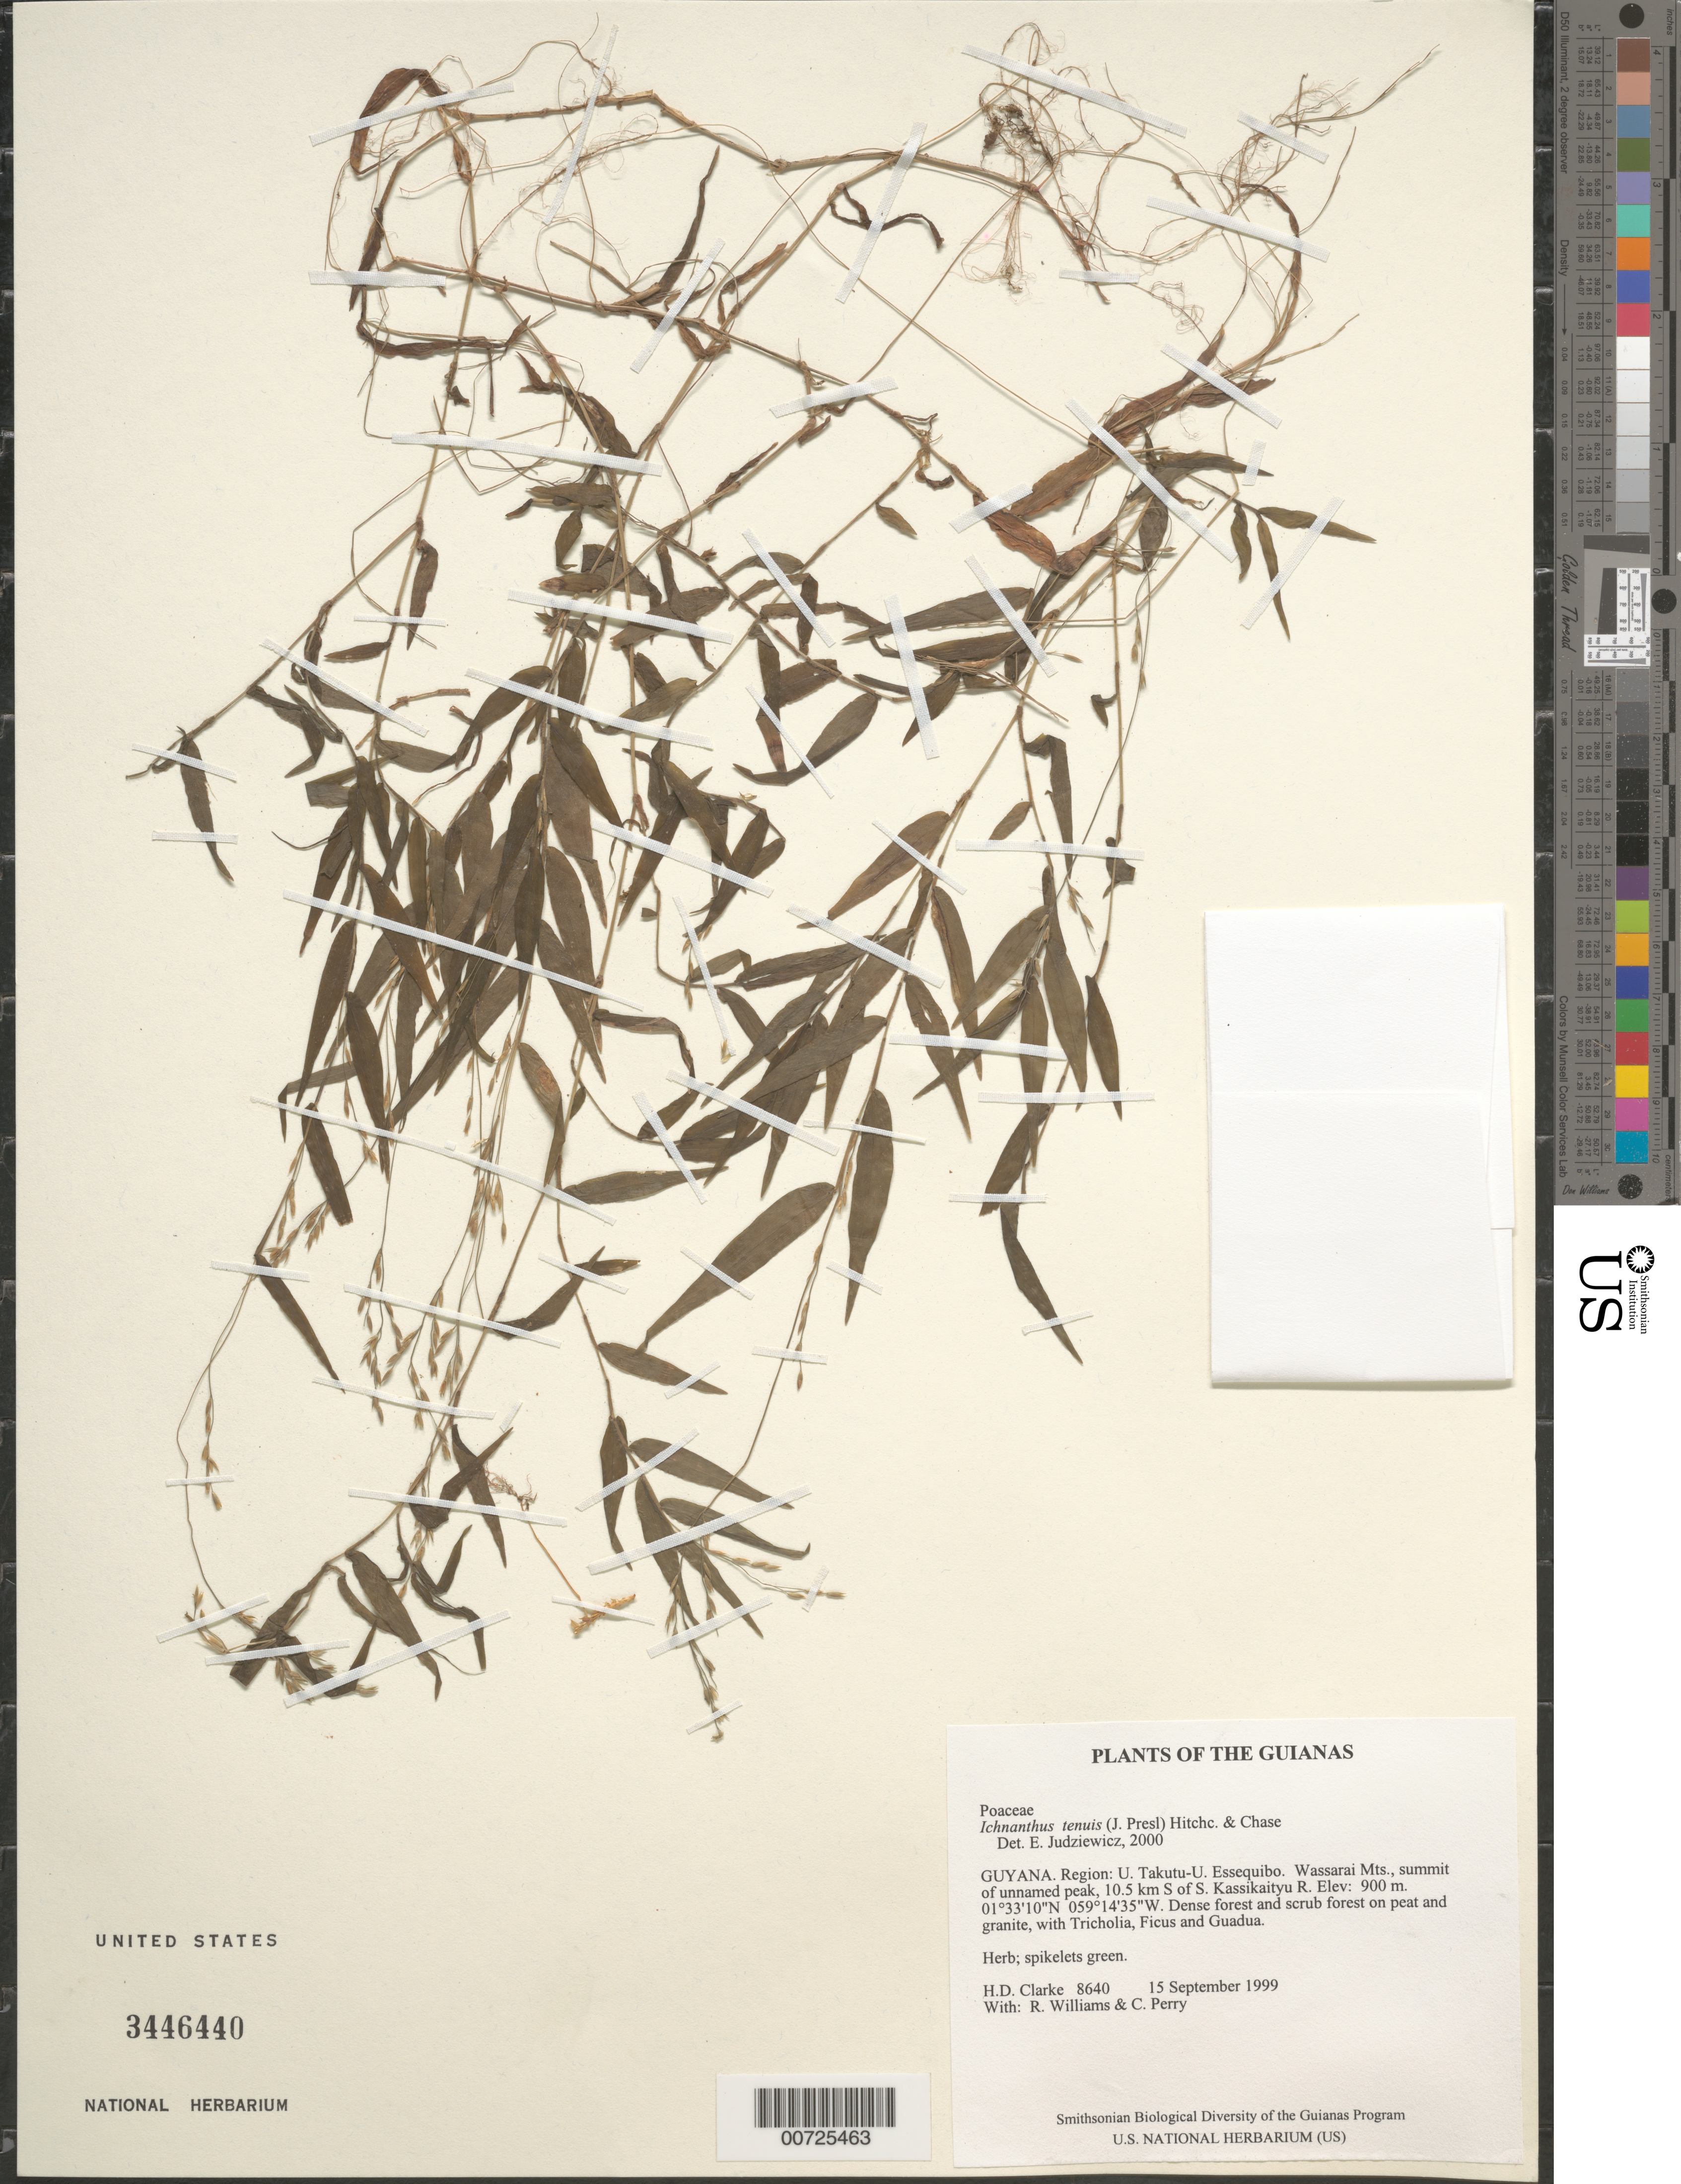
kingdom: Plantae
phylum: Tracheophyta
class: Liliopsida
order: Poales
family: Poaceae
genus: Ichnanthus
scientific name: Ichnanthus tenuis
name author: (J. Presl) Hitchc. & Chase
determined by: Judziewicz, E. J.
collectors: H. D. Clarke, R. Williams & C. Perry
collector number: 8640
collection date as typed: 15 September 1999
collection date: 1999-09-15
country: Guyana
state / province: U. Takutu-U. Essequibo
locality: Wassarai Mts., summit of unnamed peak, 10.5 km S of S. Kassikaityu R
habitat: Dense forest and scrub forest on peat and granite, with Tricholia, Ficus and Guadua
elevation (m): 900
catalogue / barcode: US 3446440